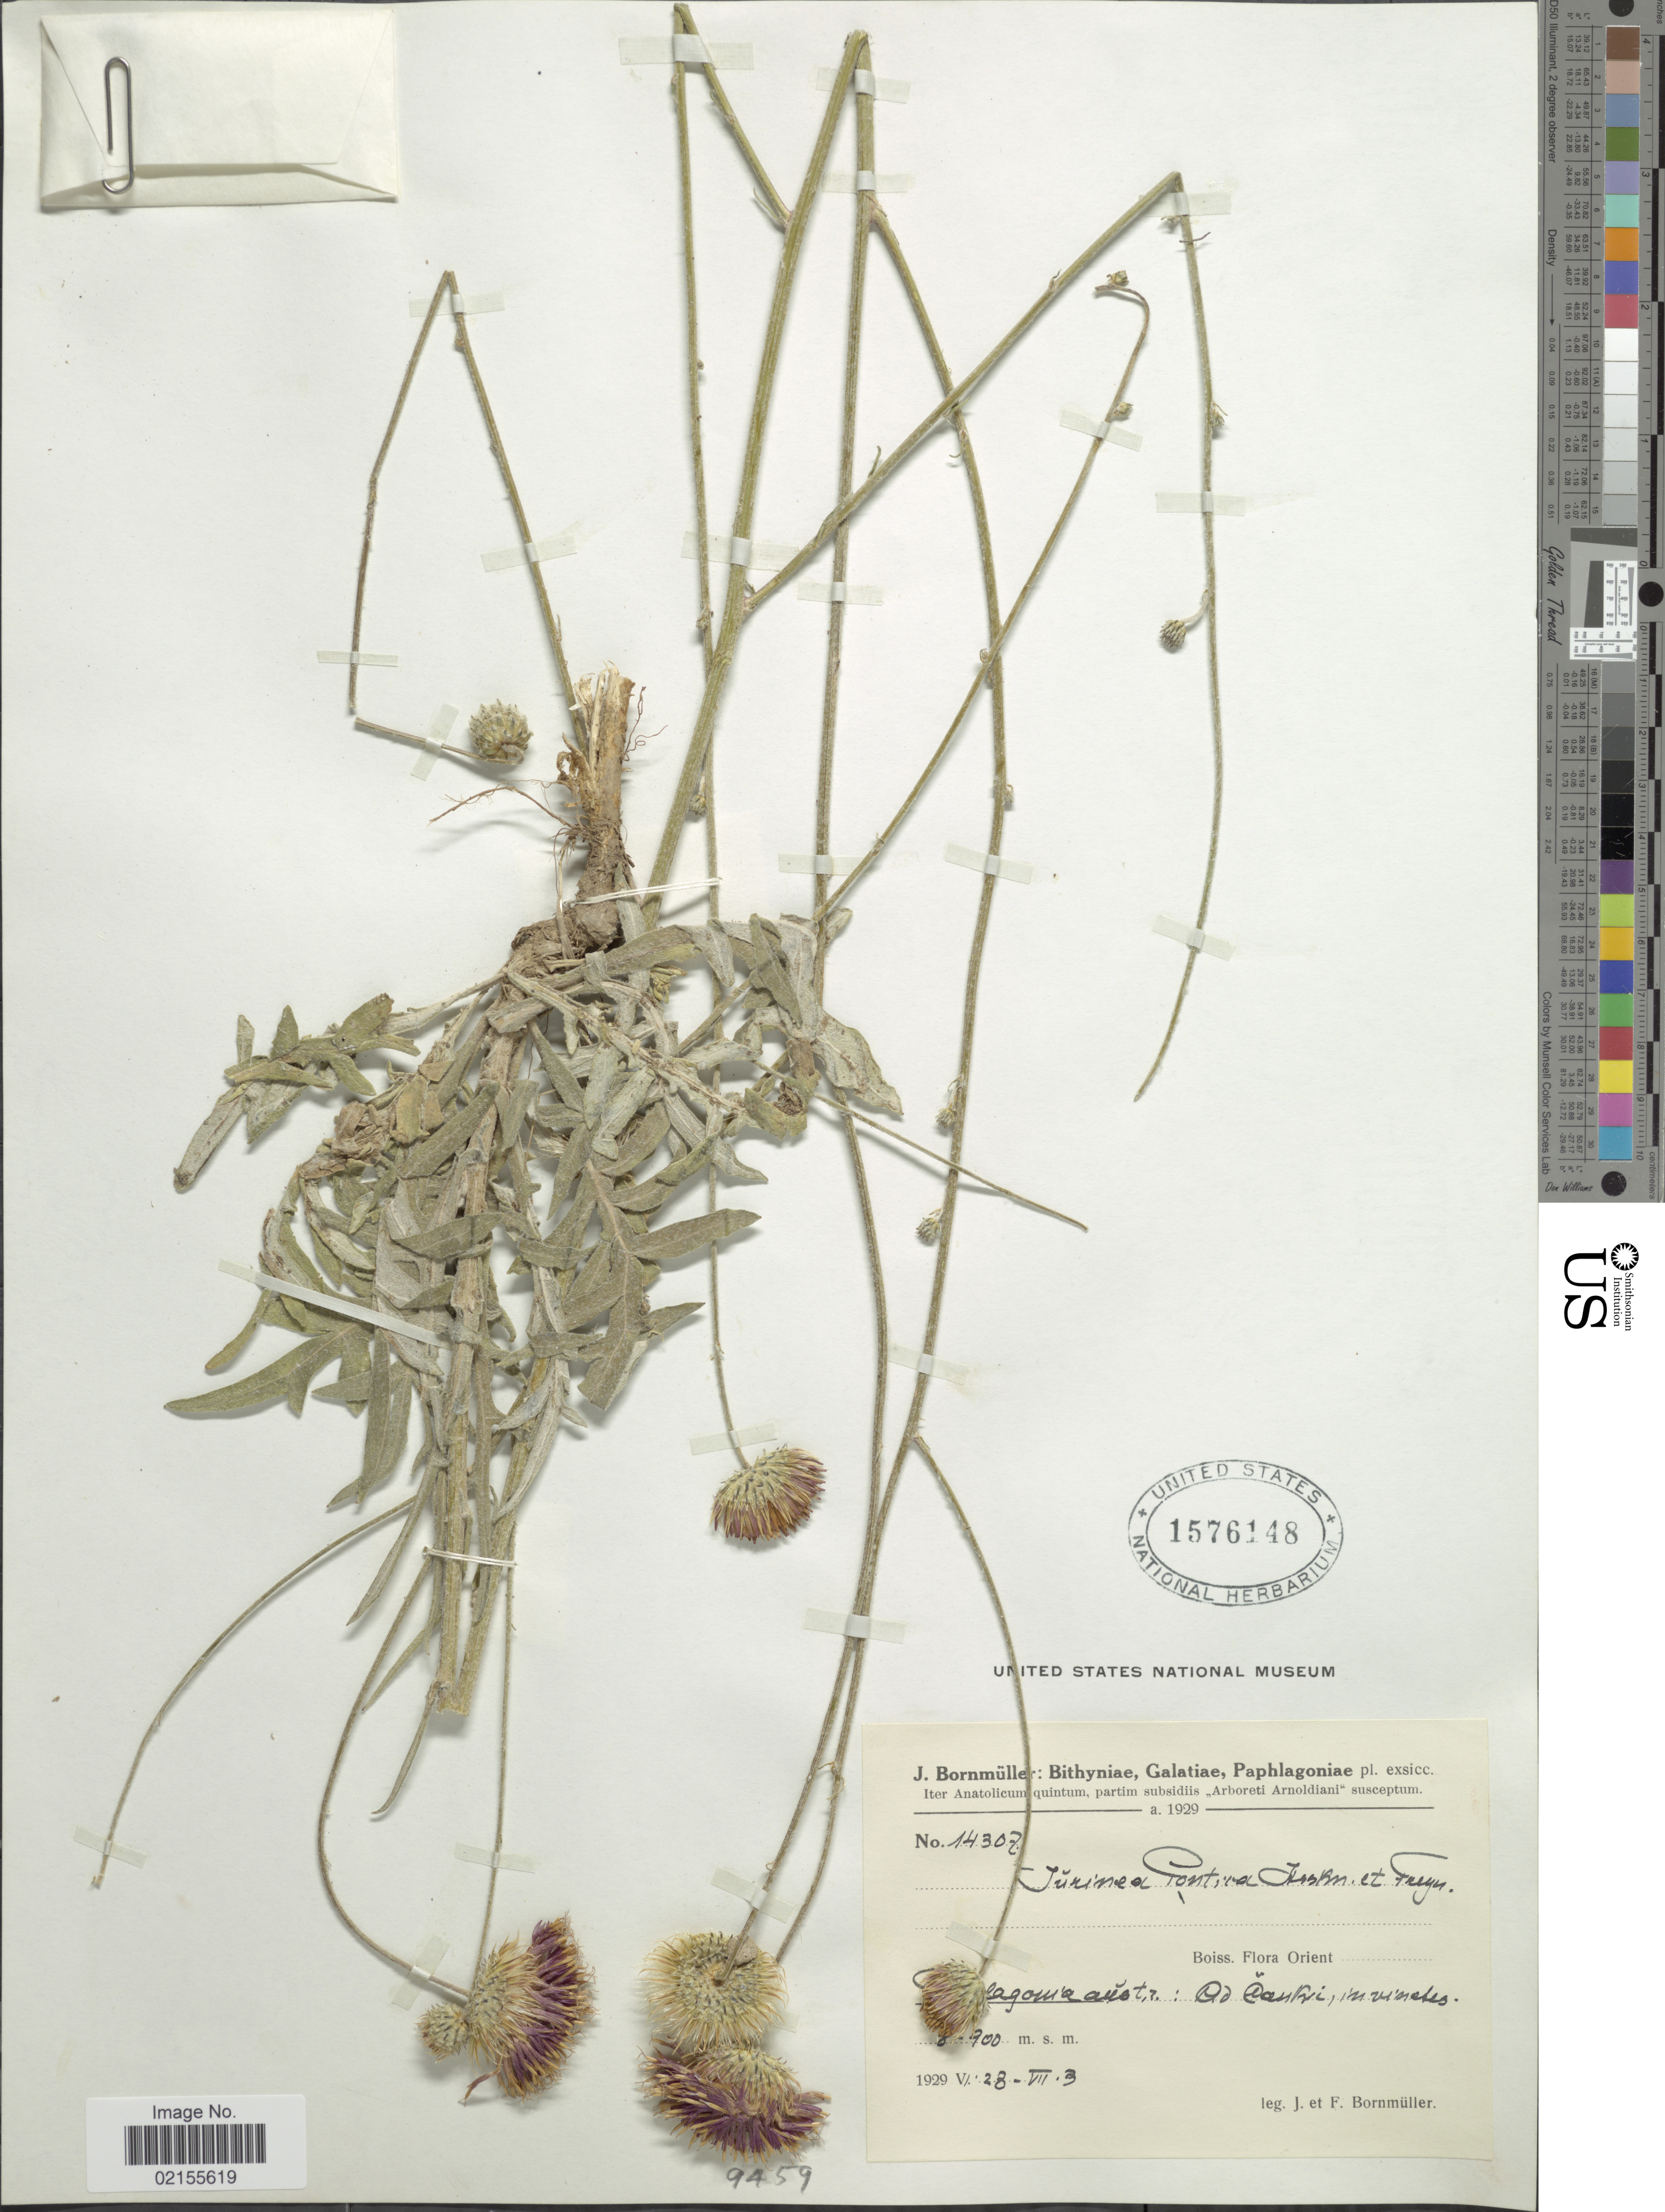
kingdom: Plantae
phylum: Tracheophyta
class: Magnoliopsida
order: Asterales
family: Asteraceae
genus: Jurinea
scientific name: Jurinea pontica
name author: Hausskn. & Freyn ex Hausskn.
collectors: J. Bornmüller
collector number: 14307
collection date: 1929-06-23/1929-07-03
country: Turkey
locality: Boiss. Orient [illegible text]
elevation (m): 900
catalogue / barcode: US 1576148